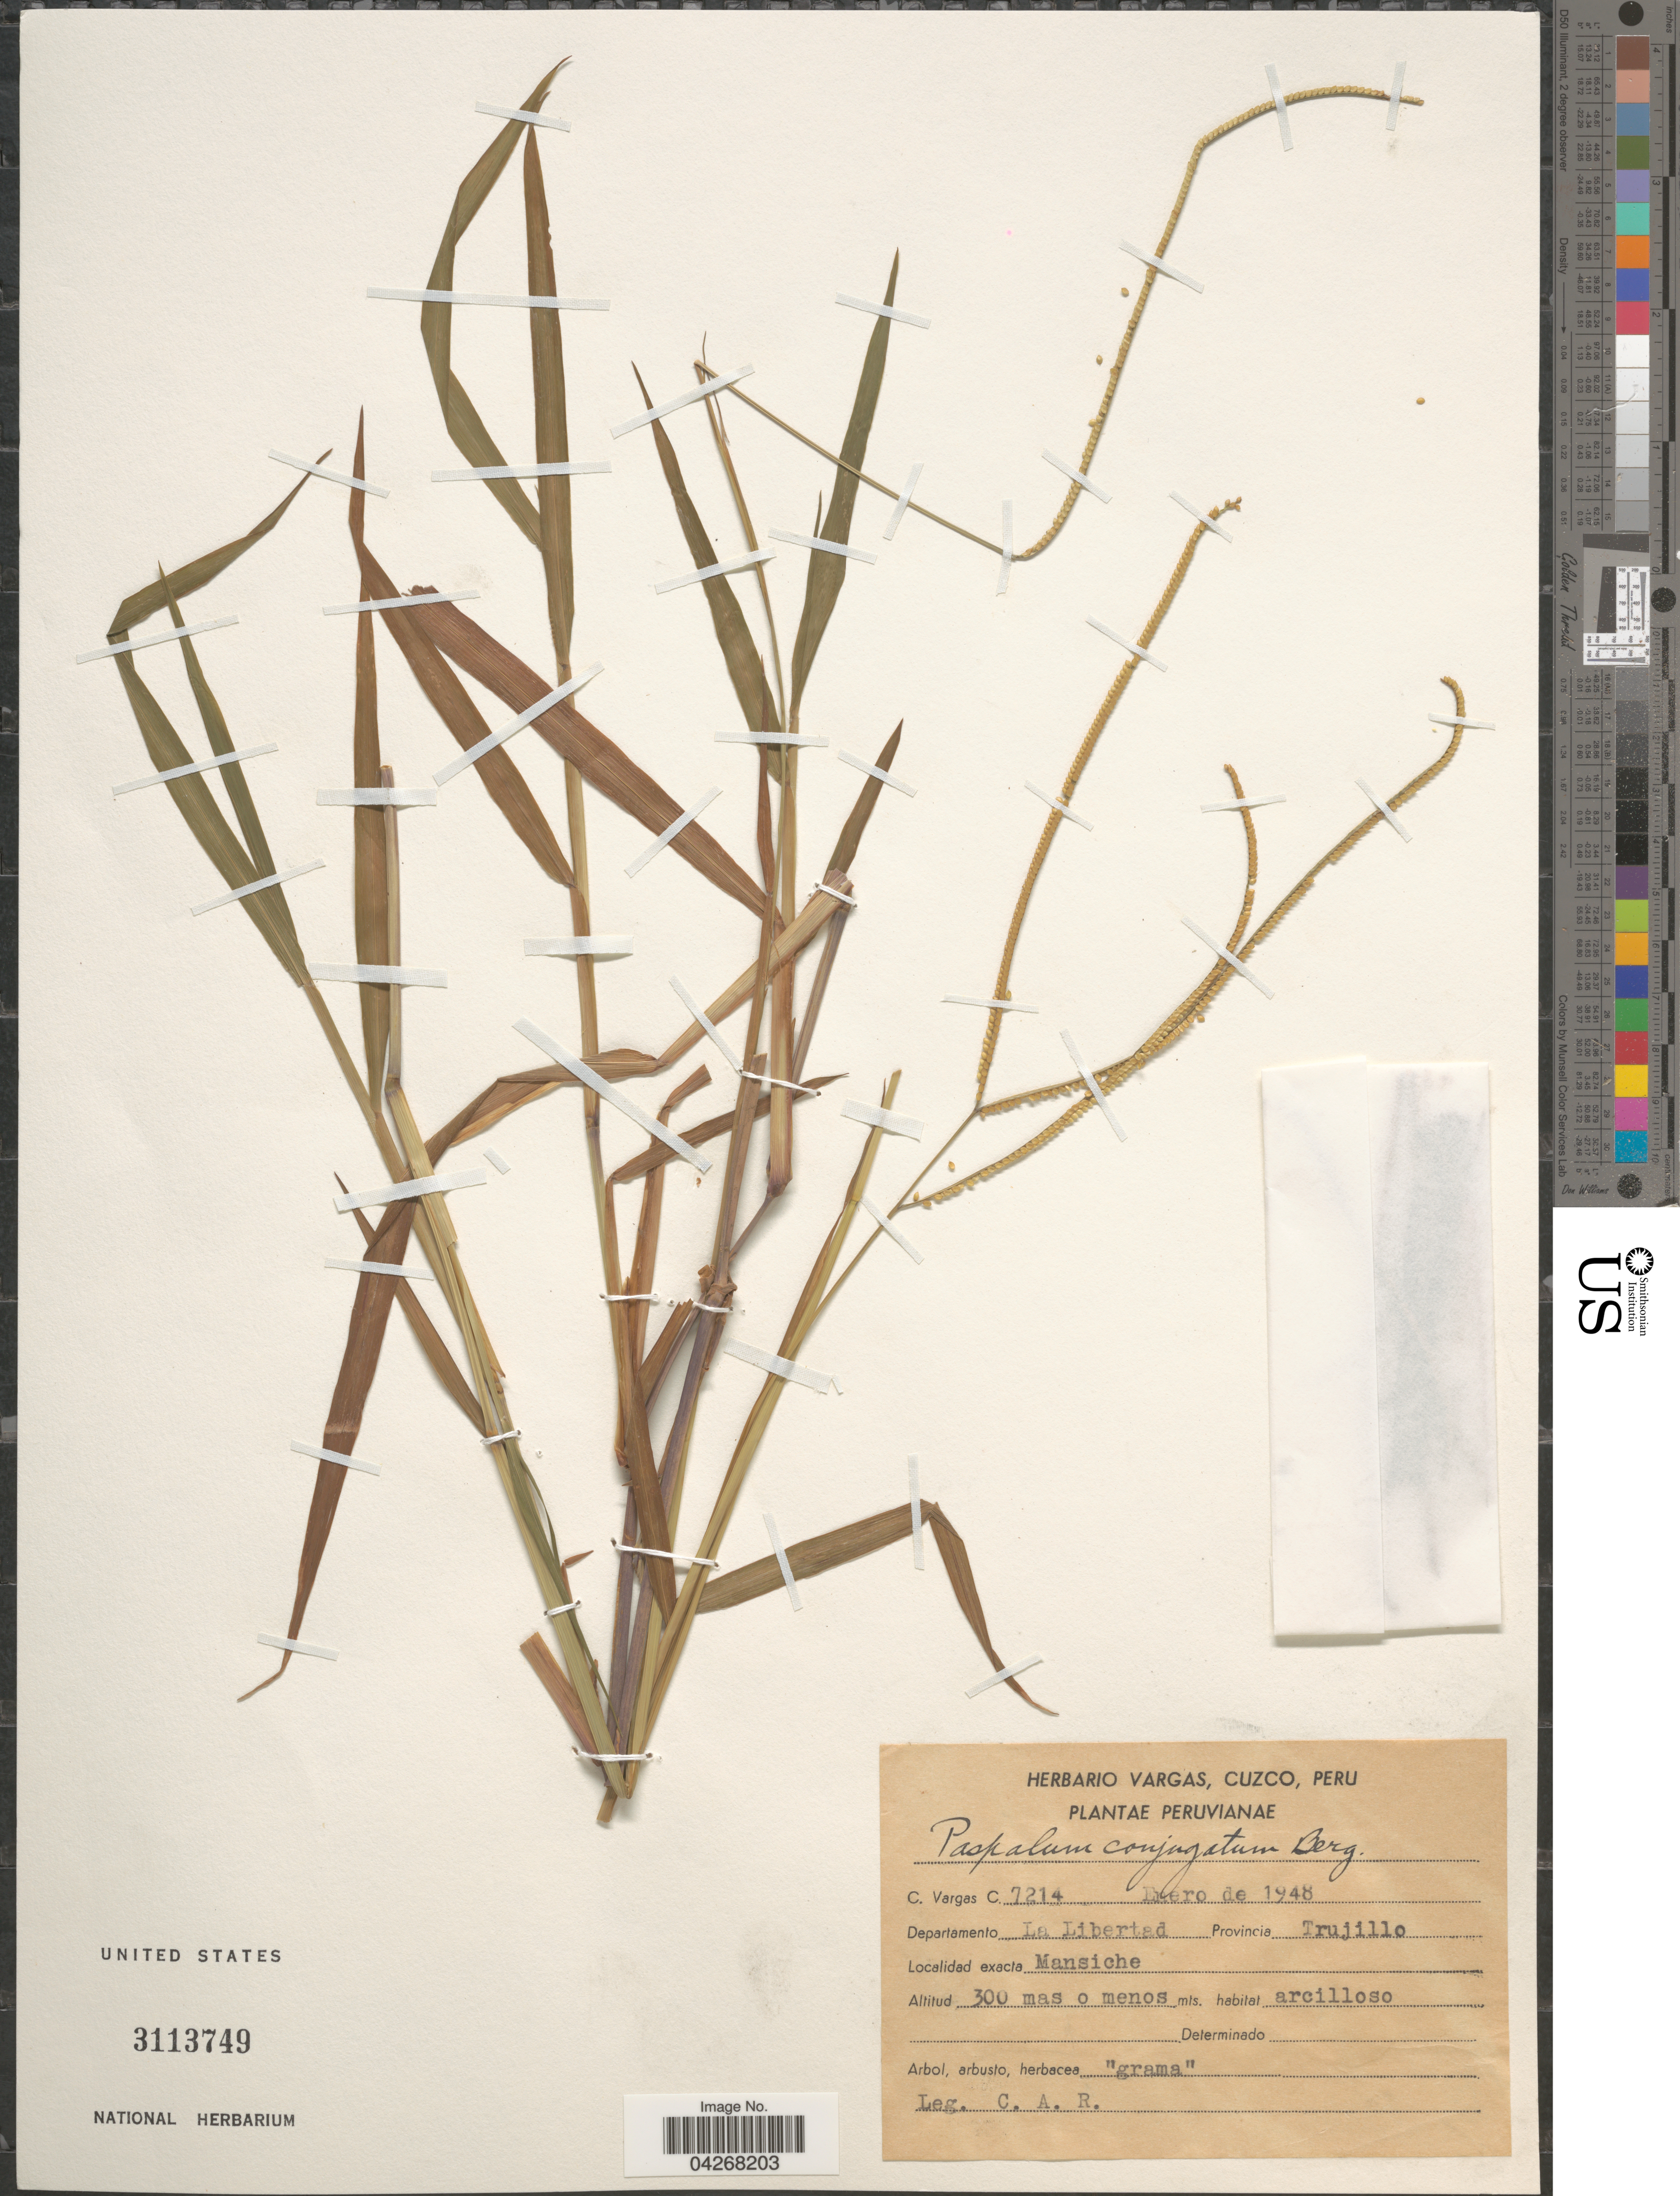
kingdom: Plantae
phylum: Tracheophyta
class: Liliopsida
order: Poales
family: Poaceae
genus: Paspalum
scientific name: Paspalum conjugatum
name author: P.J. Bergius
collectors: C. A. R.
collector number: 7214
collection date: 1948-01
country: Peru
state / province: La Libertad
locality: Departamento La Libertad. Provincia Trujillo. Mansiche.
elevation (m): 300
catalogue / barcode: US 3113749